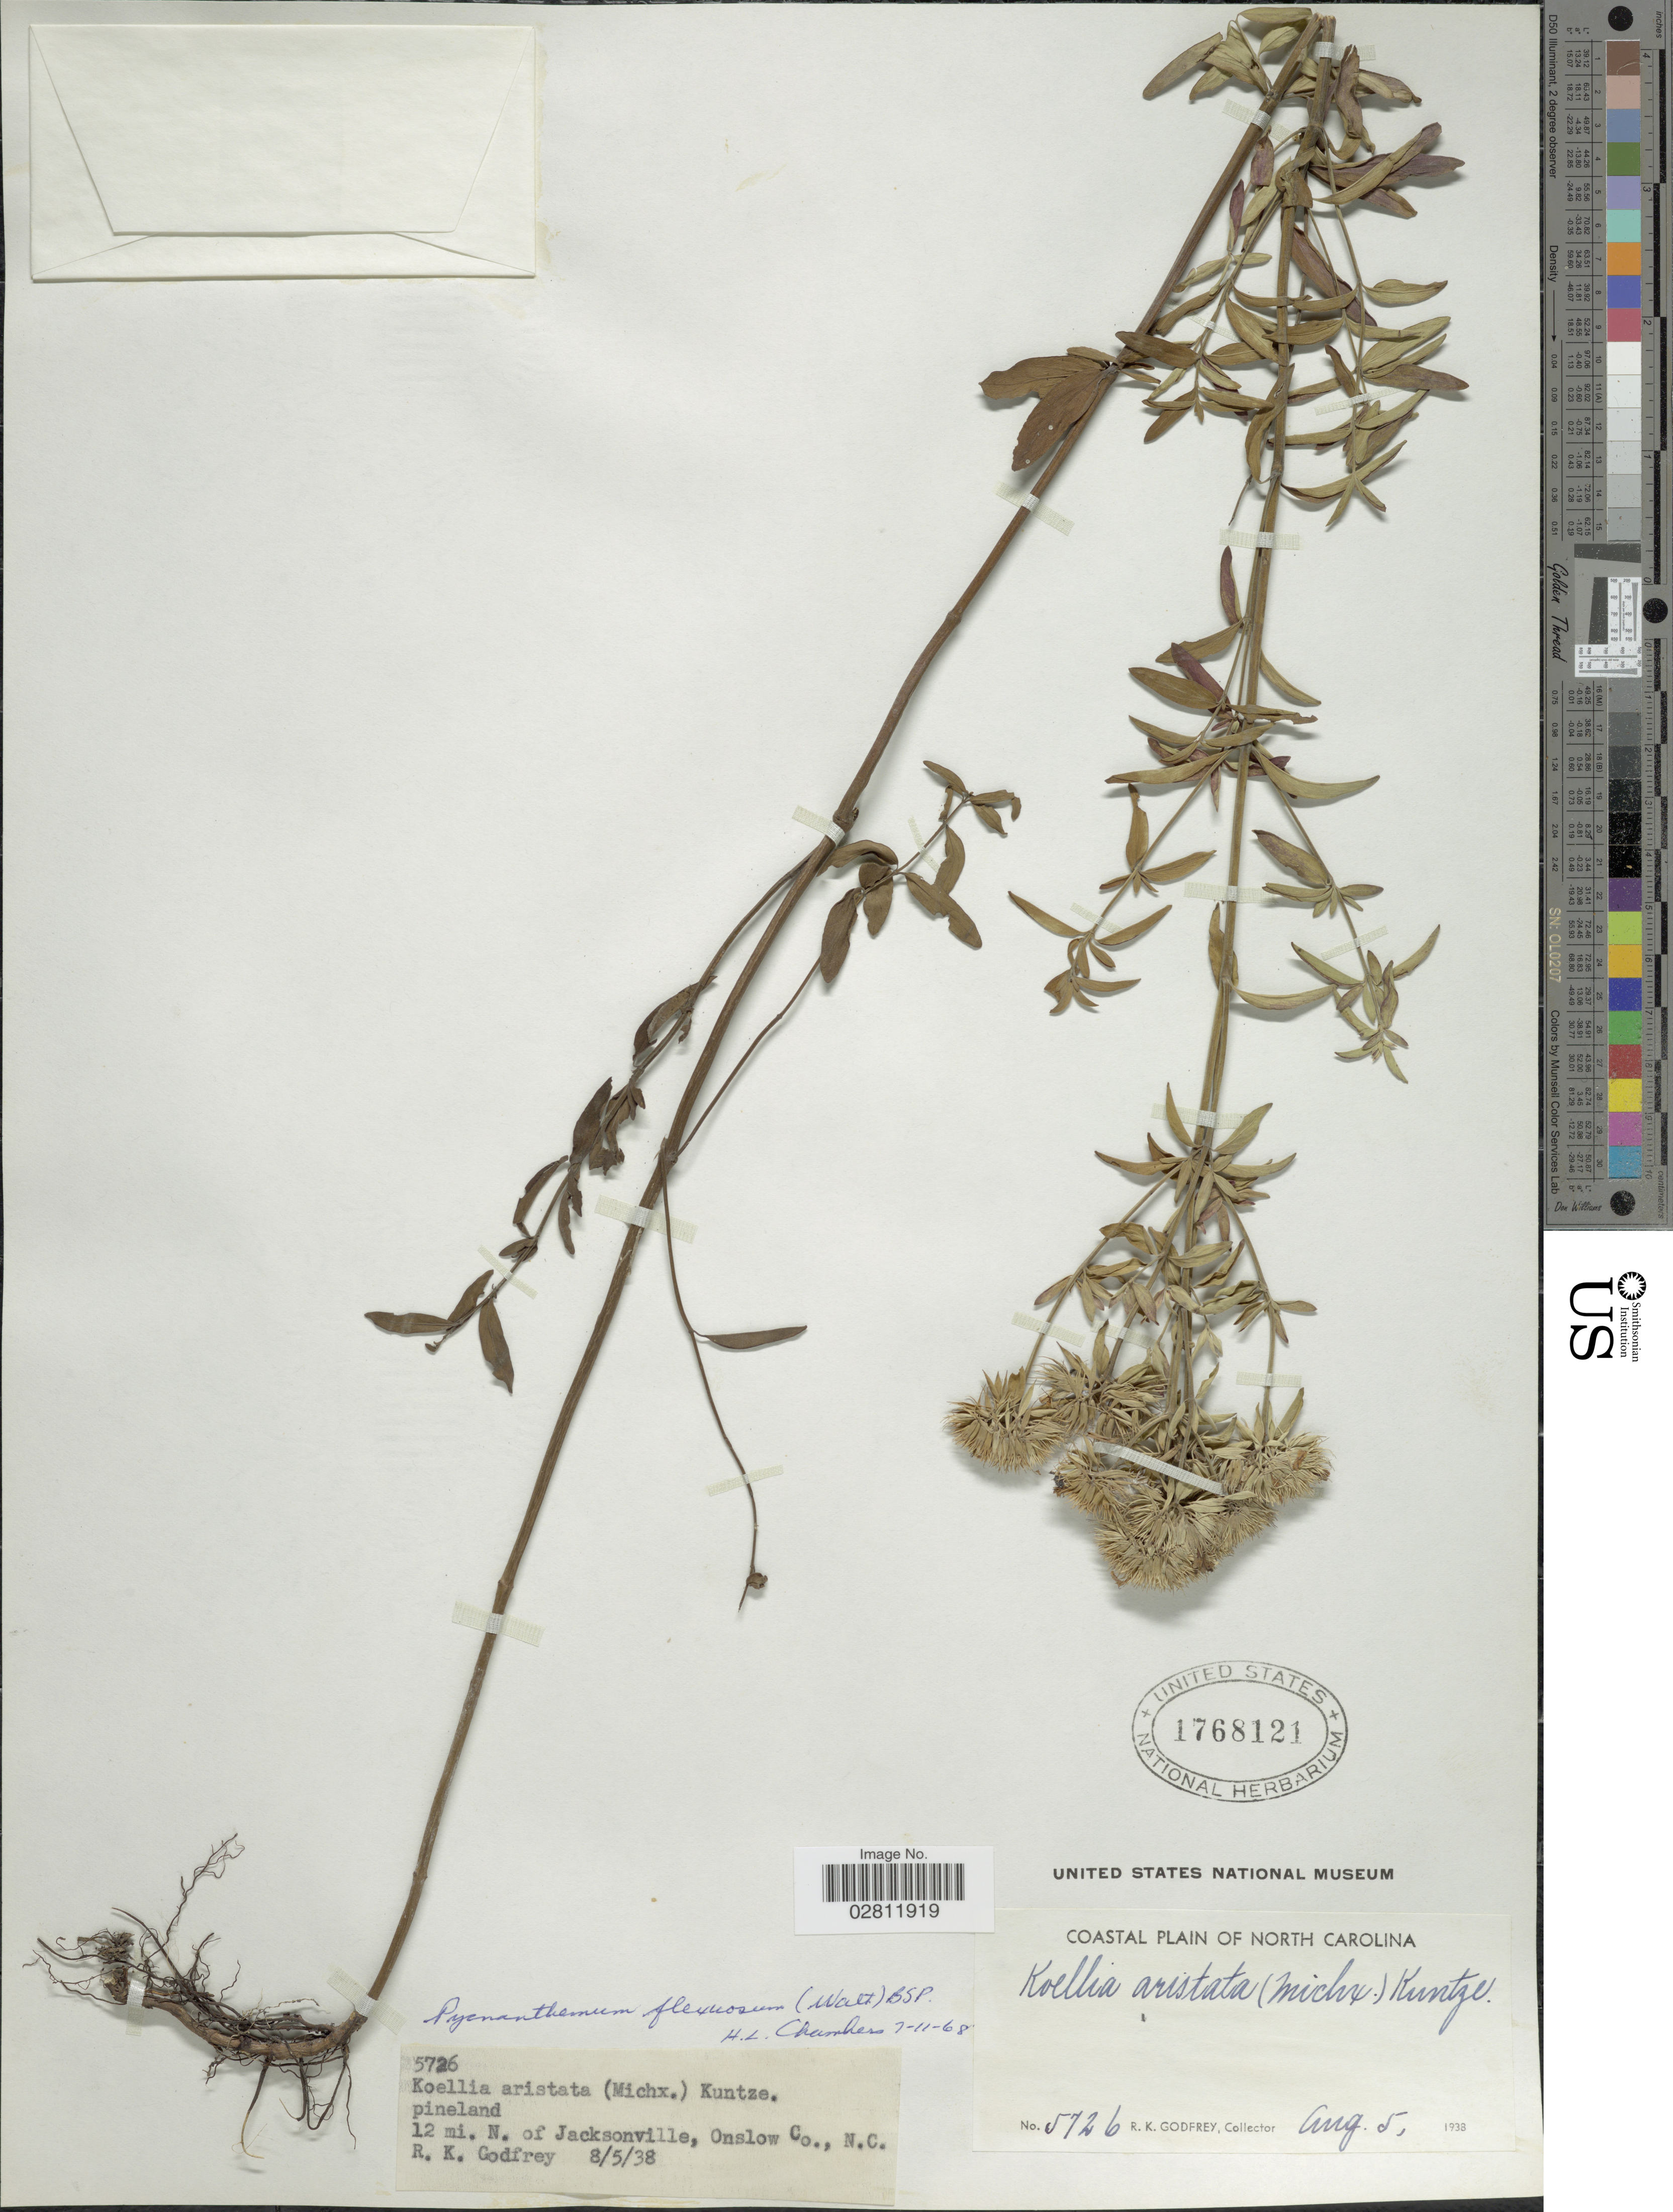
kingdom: Plantae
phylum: Tracheophyta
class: Magnoliopsida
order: Lamiales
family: Lamiaceae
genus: Pycnanthemum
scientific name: Pycnanthemum flexuosum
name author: (Walter) Britton, Stearns & Poggenb.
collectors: R. K. Godfrey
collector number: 5726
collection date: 1938-08-05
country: United States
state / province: North Carolina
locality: Coastal plain of North Carolina. 12 mi. N. of Jacksonville, Onslow Co.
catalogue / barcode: US 1768121